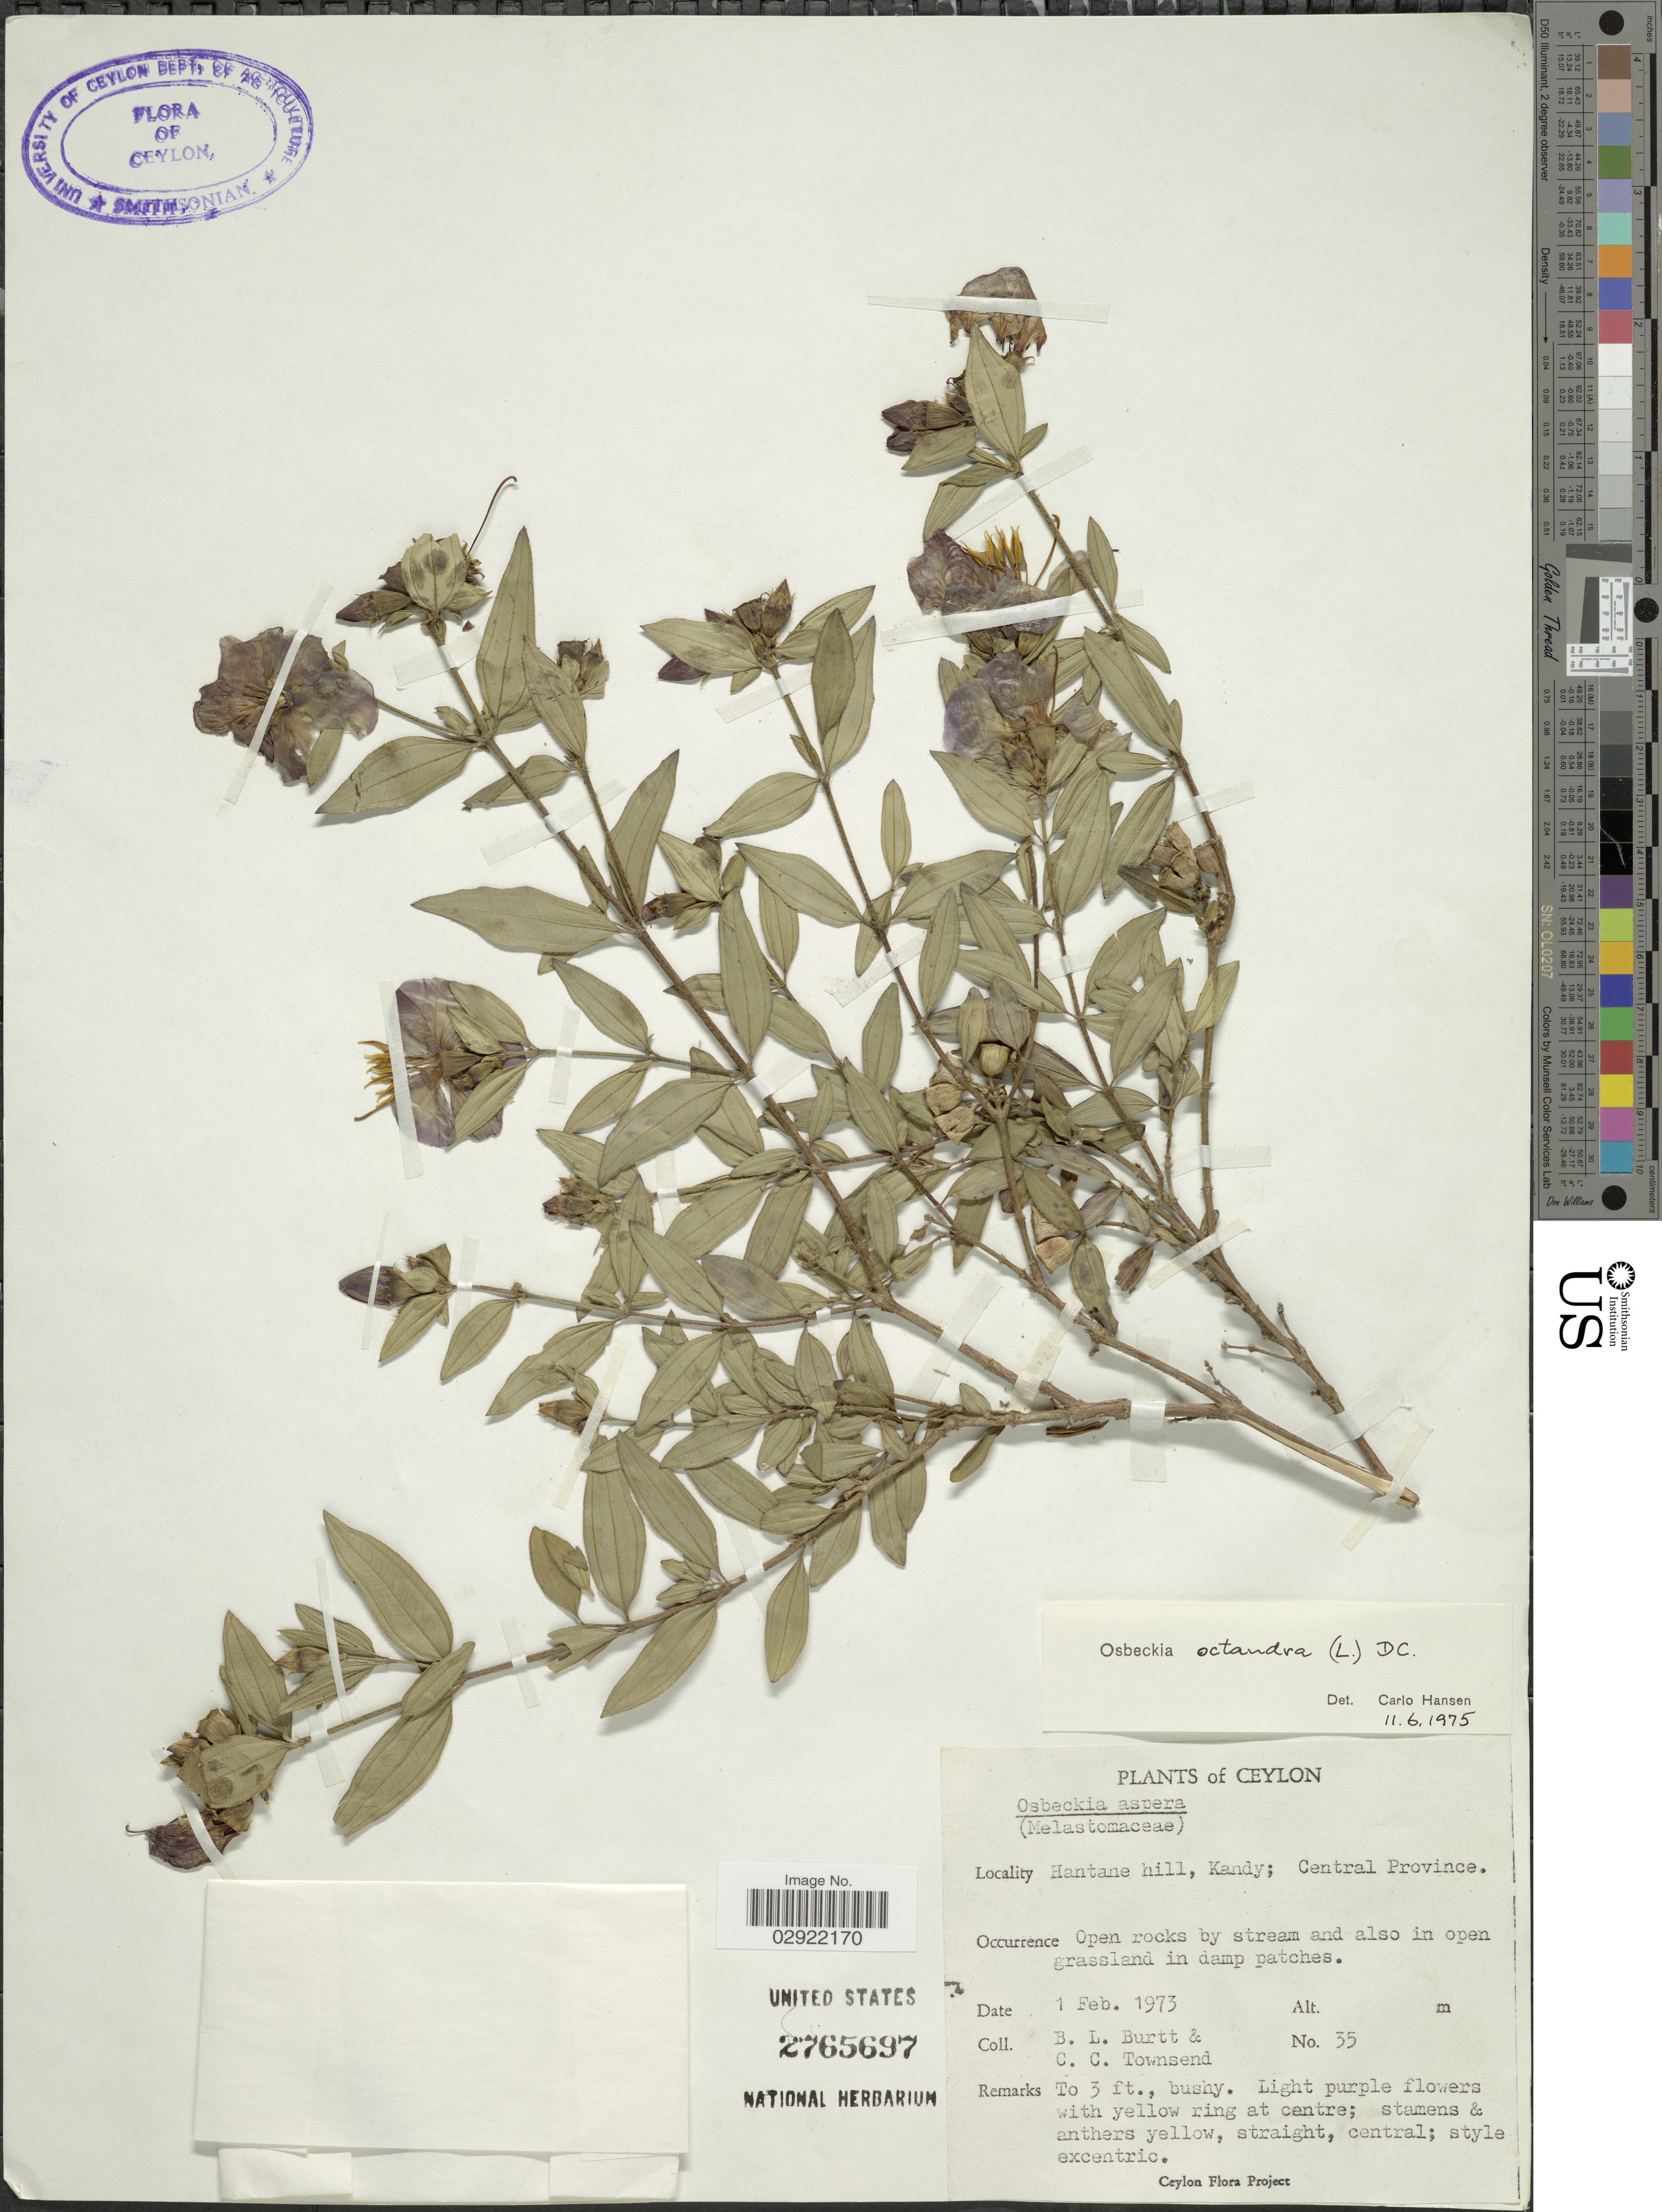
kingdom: Plantae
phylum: Tracheophyta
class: Magnoliopsida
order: Myrtales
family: Melastomataceae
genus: Osbeckia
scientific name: Osbeckia octandra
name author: DC.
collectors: B. L. Burtt & C. C. Townsend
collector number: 35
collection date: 1973-02-01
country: Sri Lanka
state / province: Central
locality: Ceylon. Hantane hill, Kandy.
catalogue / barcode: US 2765697